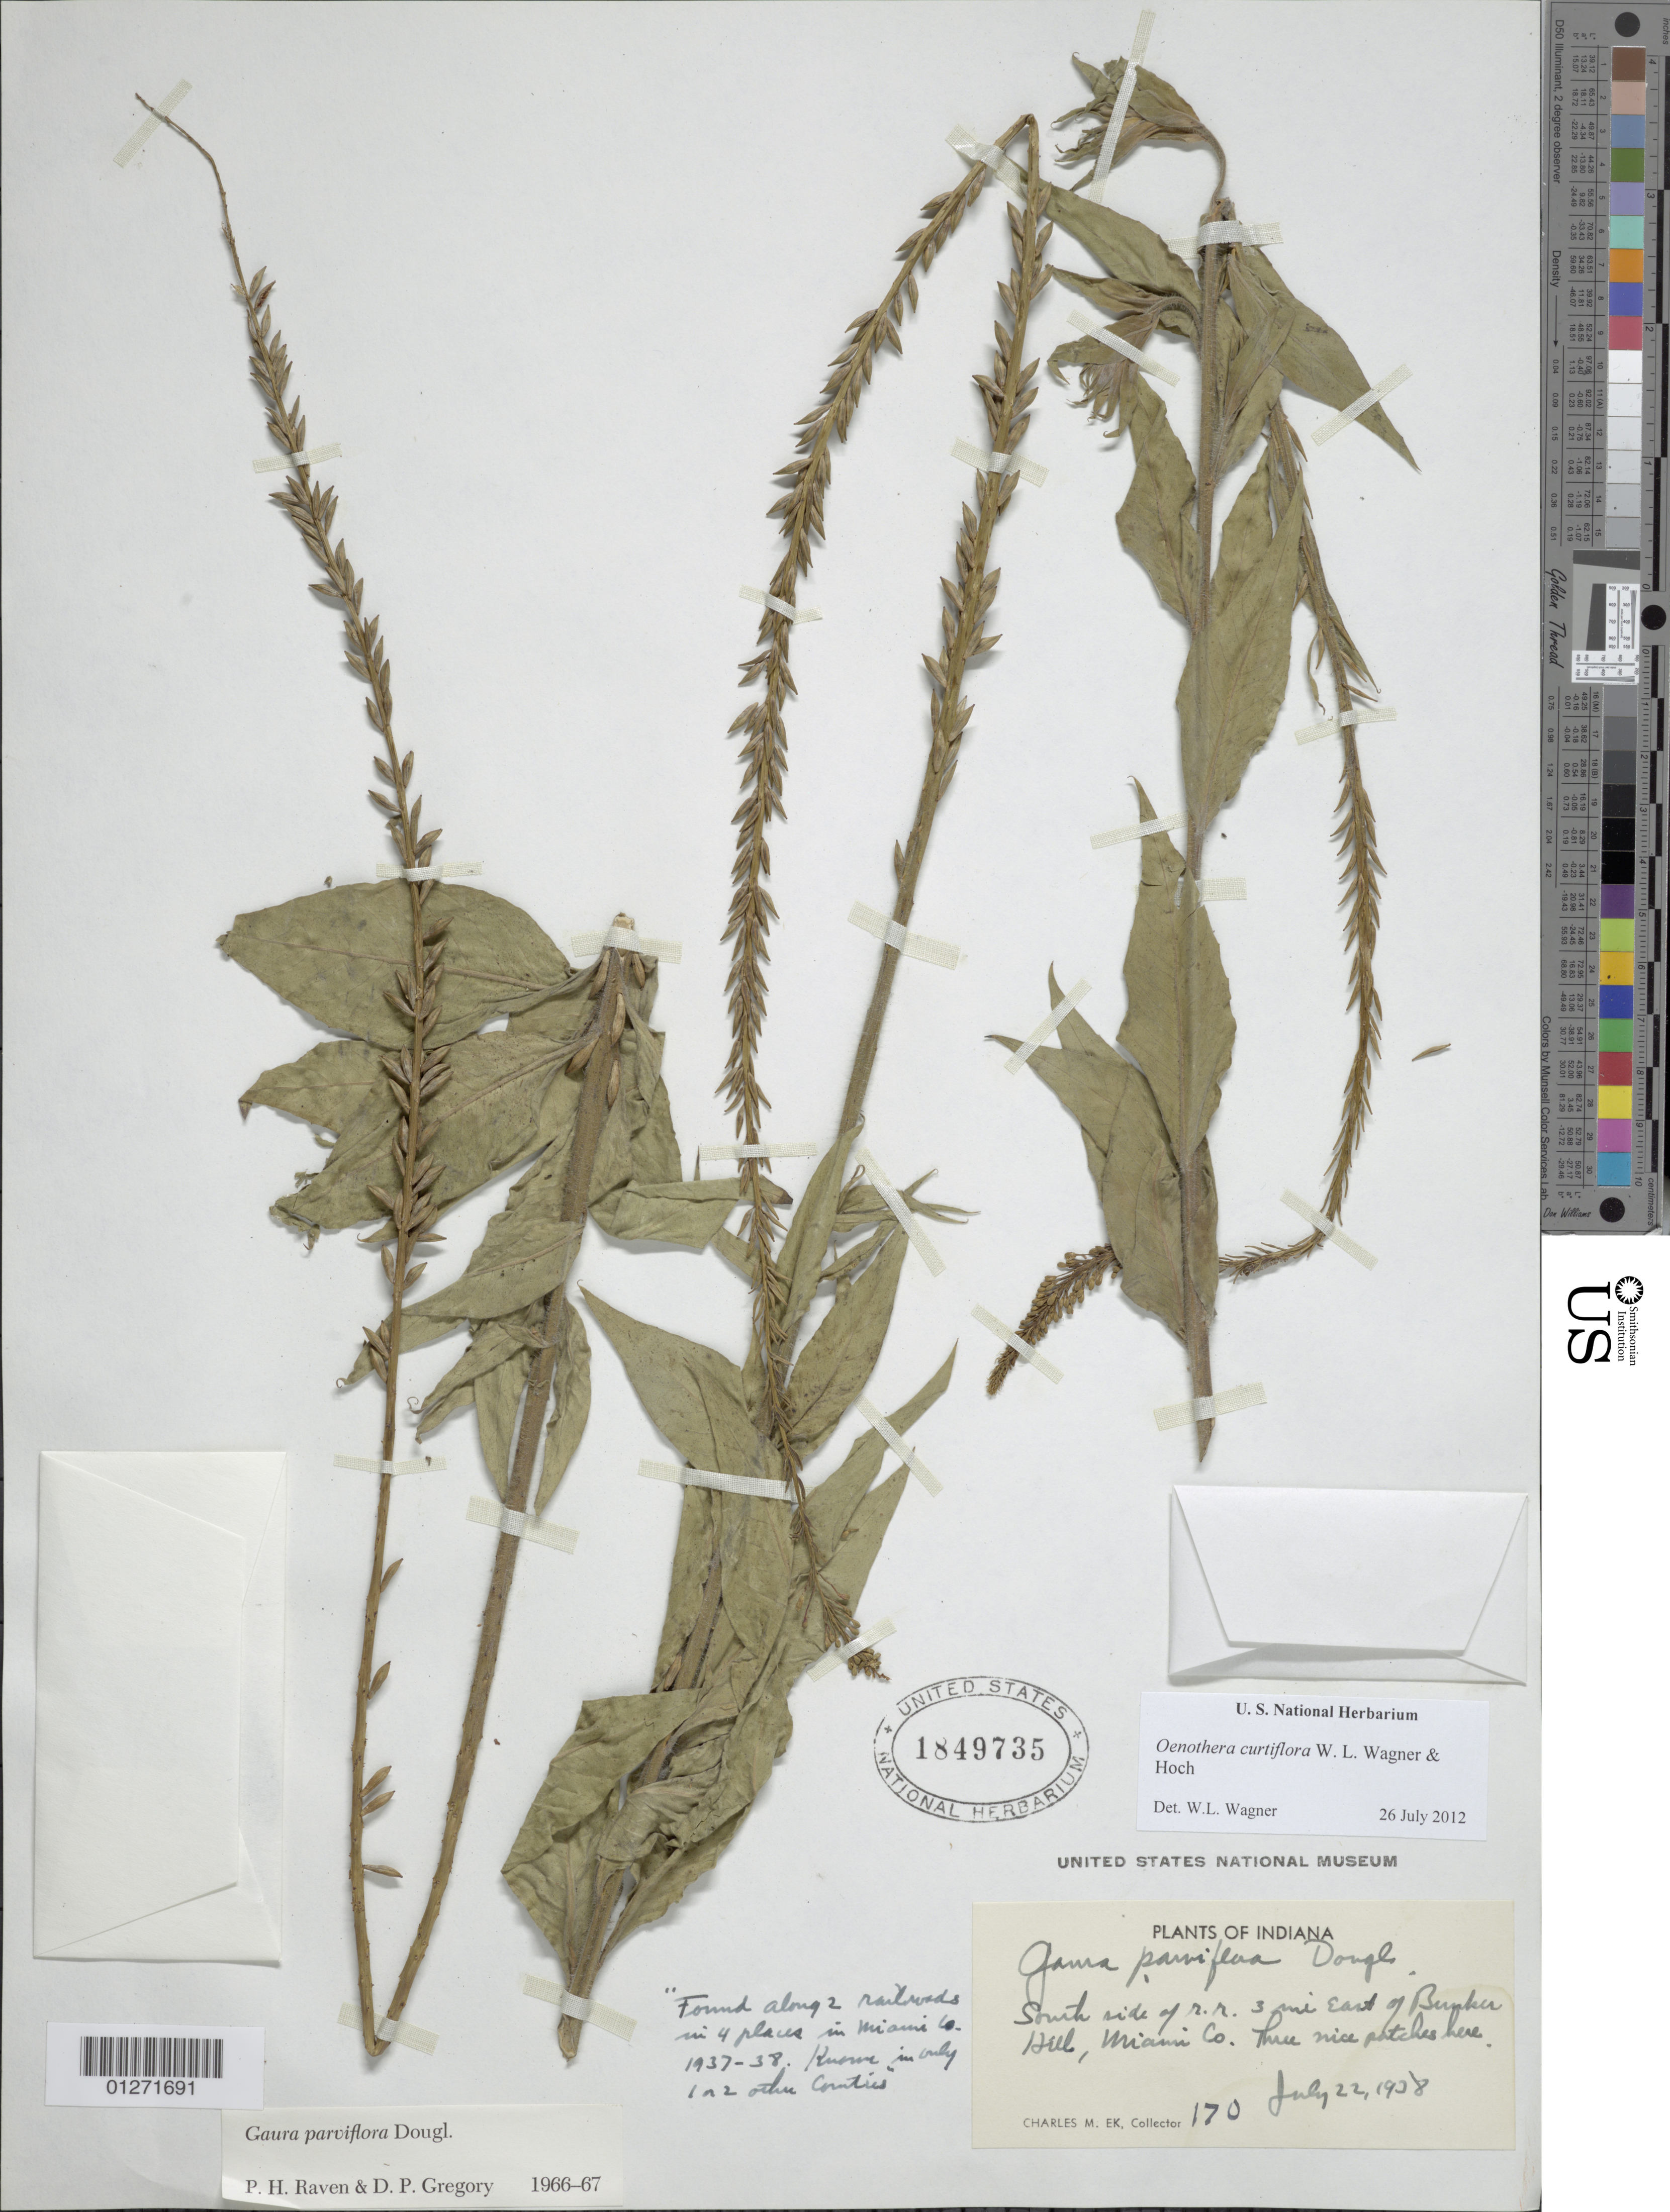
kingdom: Plantae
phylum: Tracheophyta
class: Magnoliopsida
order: Myrtales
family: Onagraceae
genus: Oenothera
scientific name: Oenothera curtiflora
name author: W.L. Wagner & Hoch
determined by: Wagner, W. L., (BOT), Smithsonian Institution - National Museum of Natural History (UNITED STATES)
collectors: C. Ek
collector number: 170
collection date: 1908-07-22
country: United States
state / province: Indiana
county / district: Miami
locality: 3 mi E of Bunker Hill.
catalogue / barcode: US 1849735